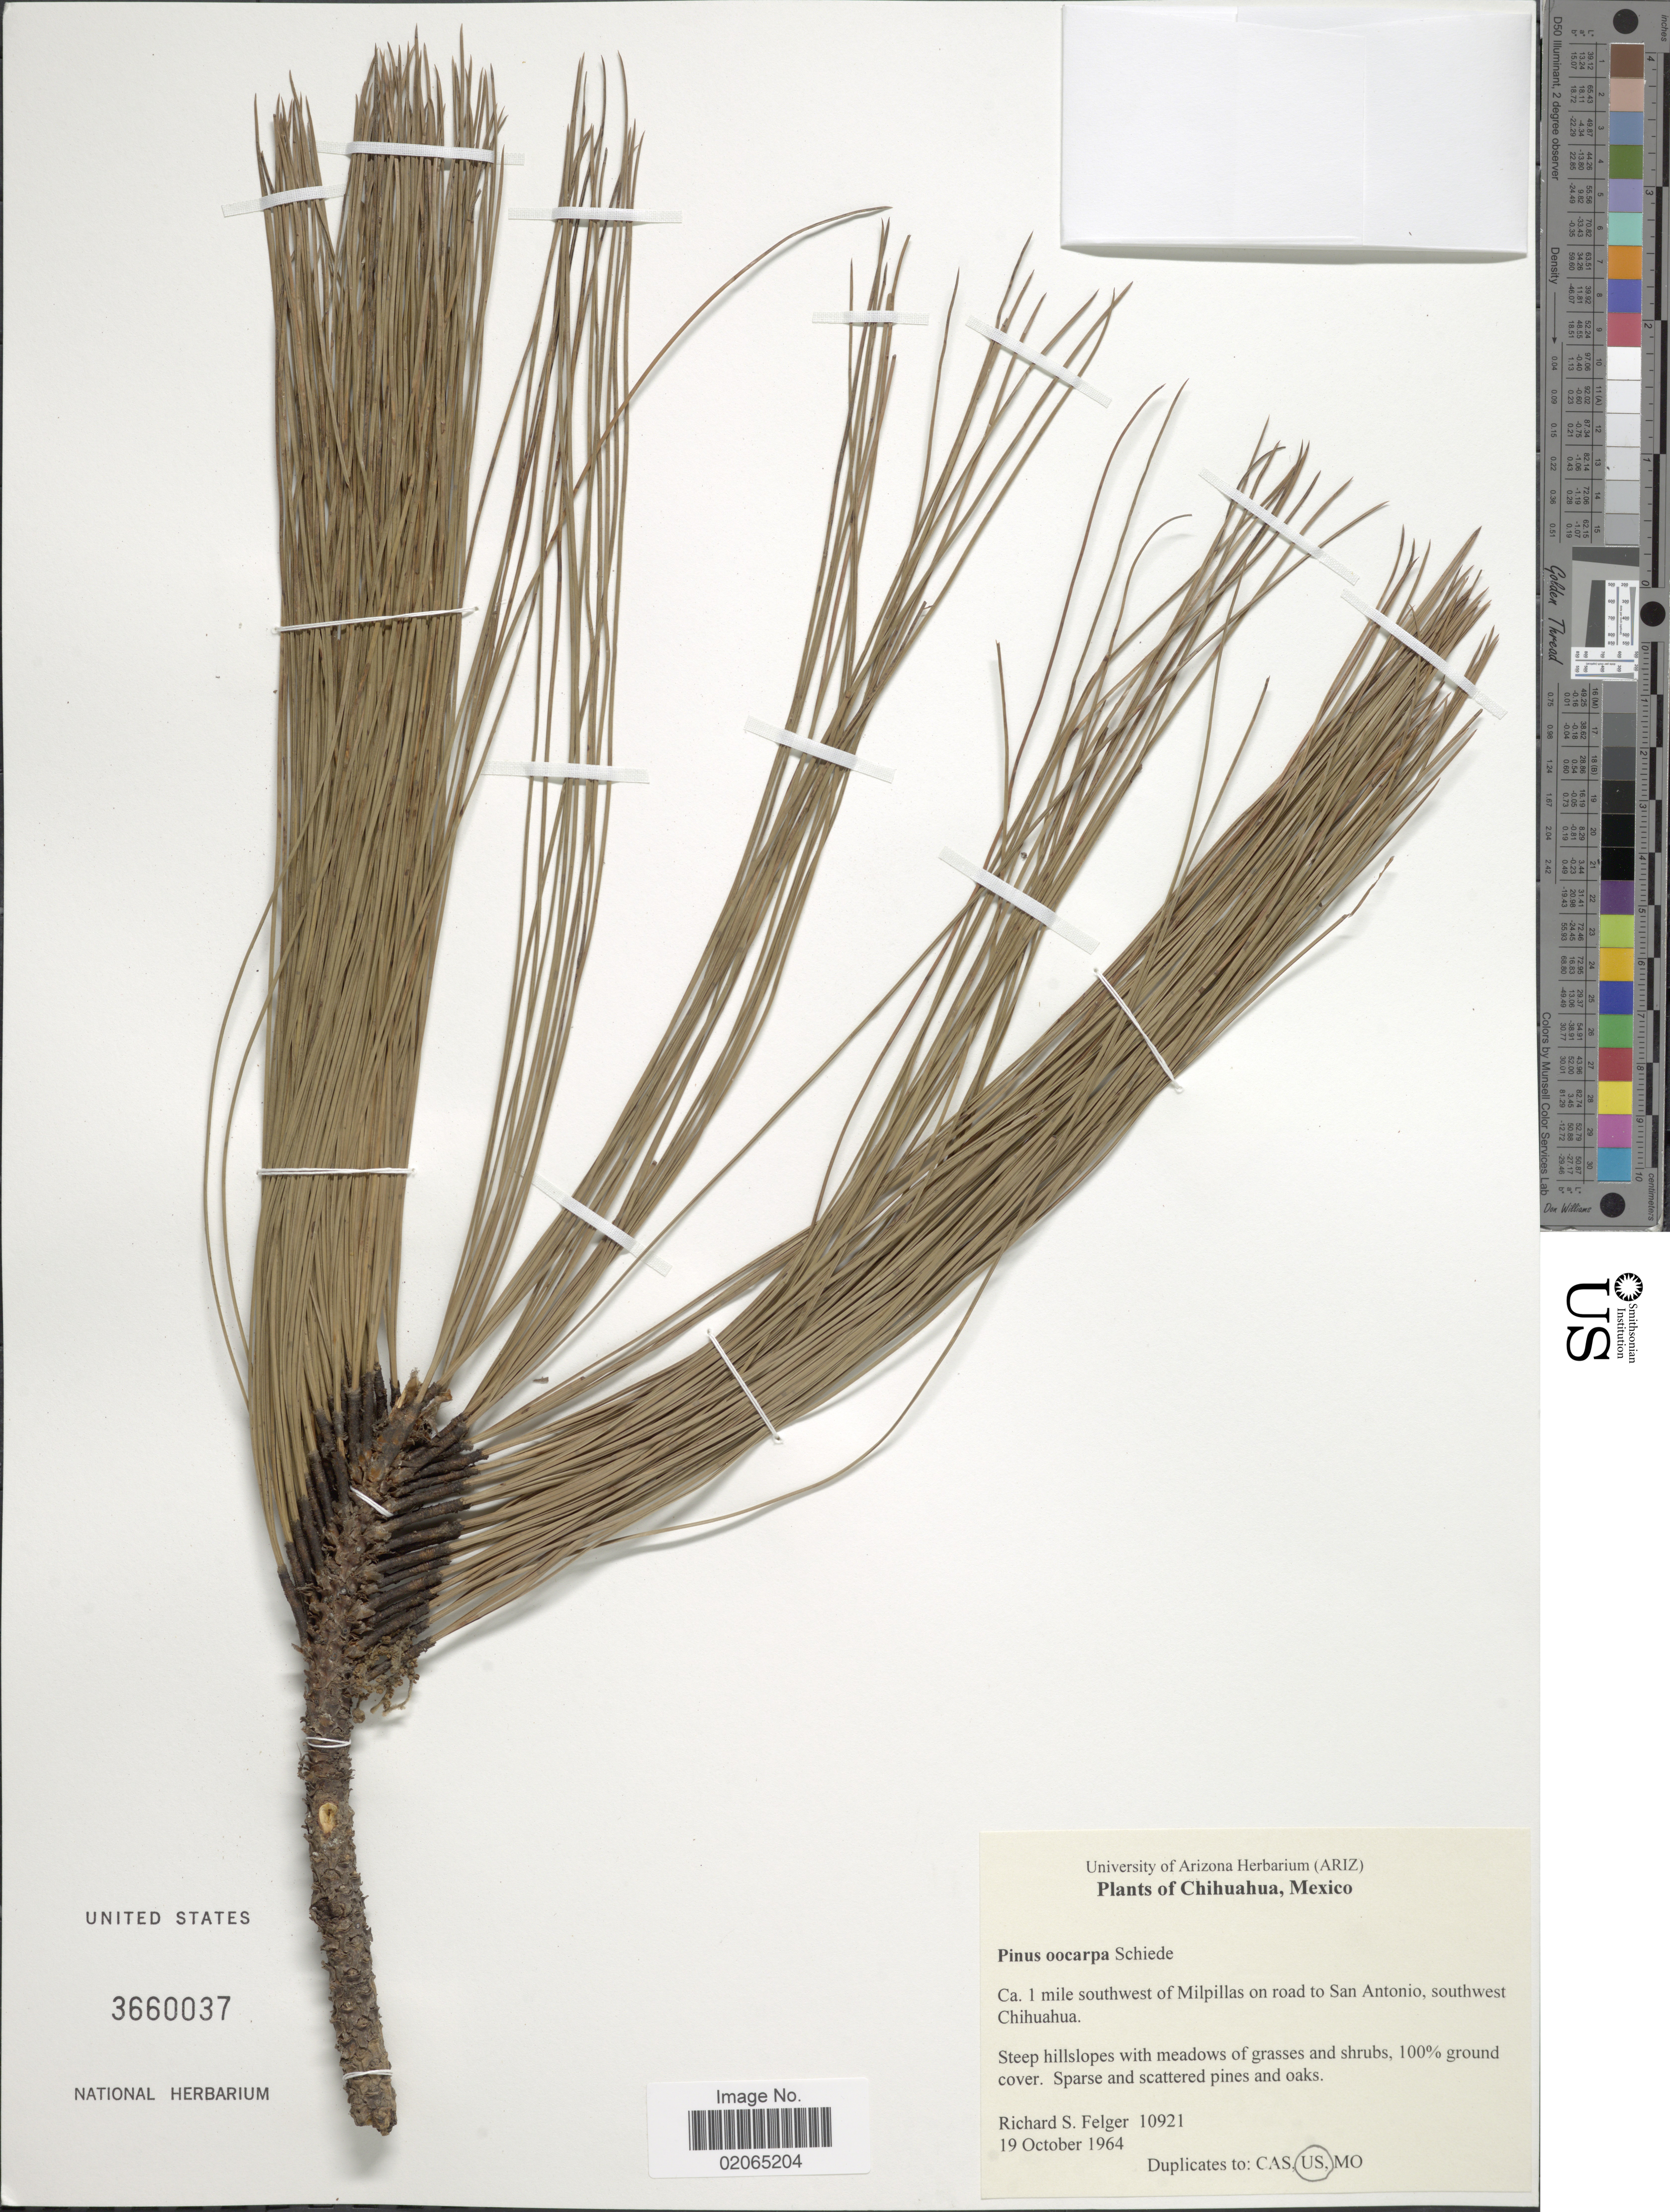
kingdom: Plantae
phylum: Tracheophyta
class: Pinopsida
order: Pinales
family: Pinaceae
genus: Pinus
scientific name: Pinus oocarpa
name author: Schiede ex Schltdl.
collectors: R. S. Felger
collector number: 10921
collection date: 1964-10-19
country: Mexico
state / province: Chihuahua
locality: Ca. 1 mile southwest of Milpillas on road to San Antonio, southwest Chihuahua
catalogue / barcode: US 3660037